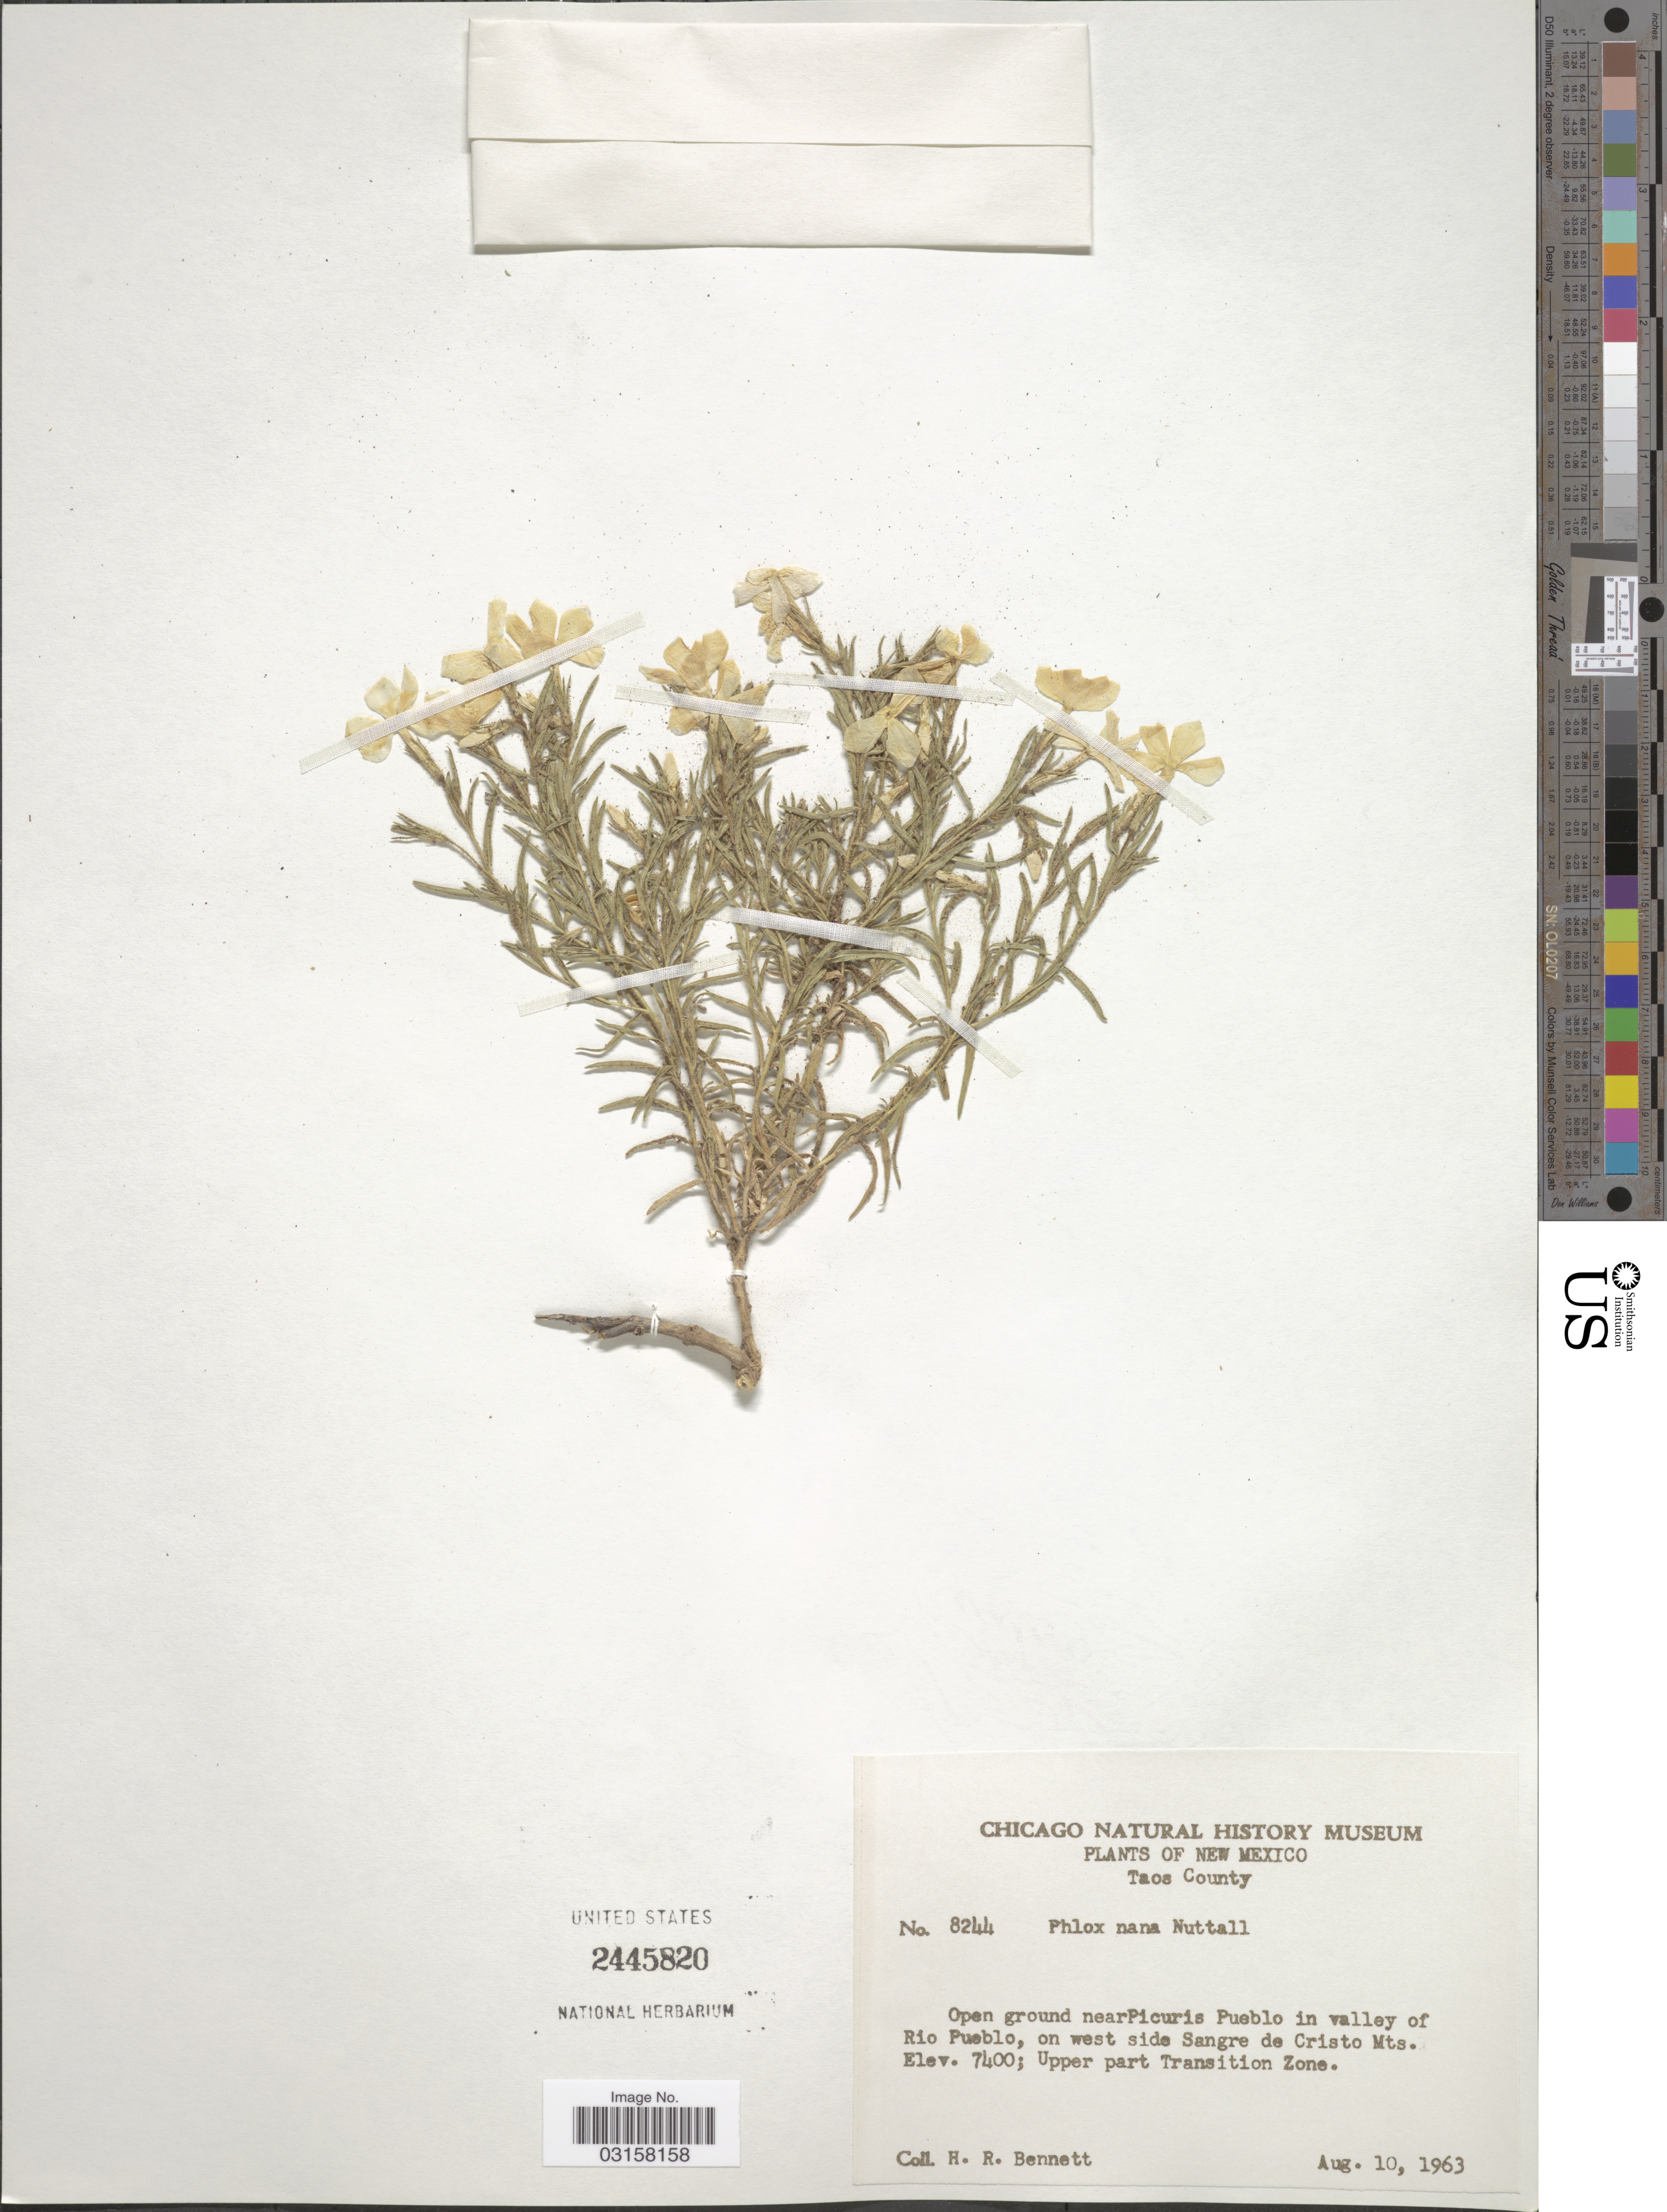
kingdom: Plantae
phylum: Tracheophyta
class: Magnoliopsida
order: Ericales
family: Polemoniaceae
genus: Phlox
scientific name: Phlox nana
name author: Nutt.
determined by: Mayfield, M. H.; Ferguson, C. J.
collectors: H. R. Bennett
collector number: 8244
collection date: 1963-08-10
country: United States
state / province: New Mexico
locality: Taos County. Open ground near Picuris Pueblo in valley of Rio Pueblo, on west side Sangre de Cristo Mts. Upper part Transition Zone.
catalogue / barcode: US 2445820